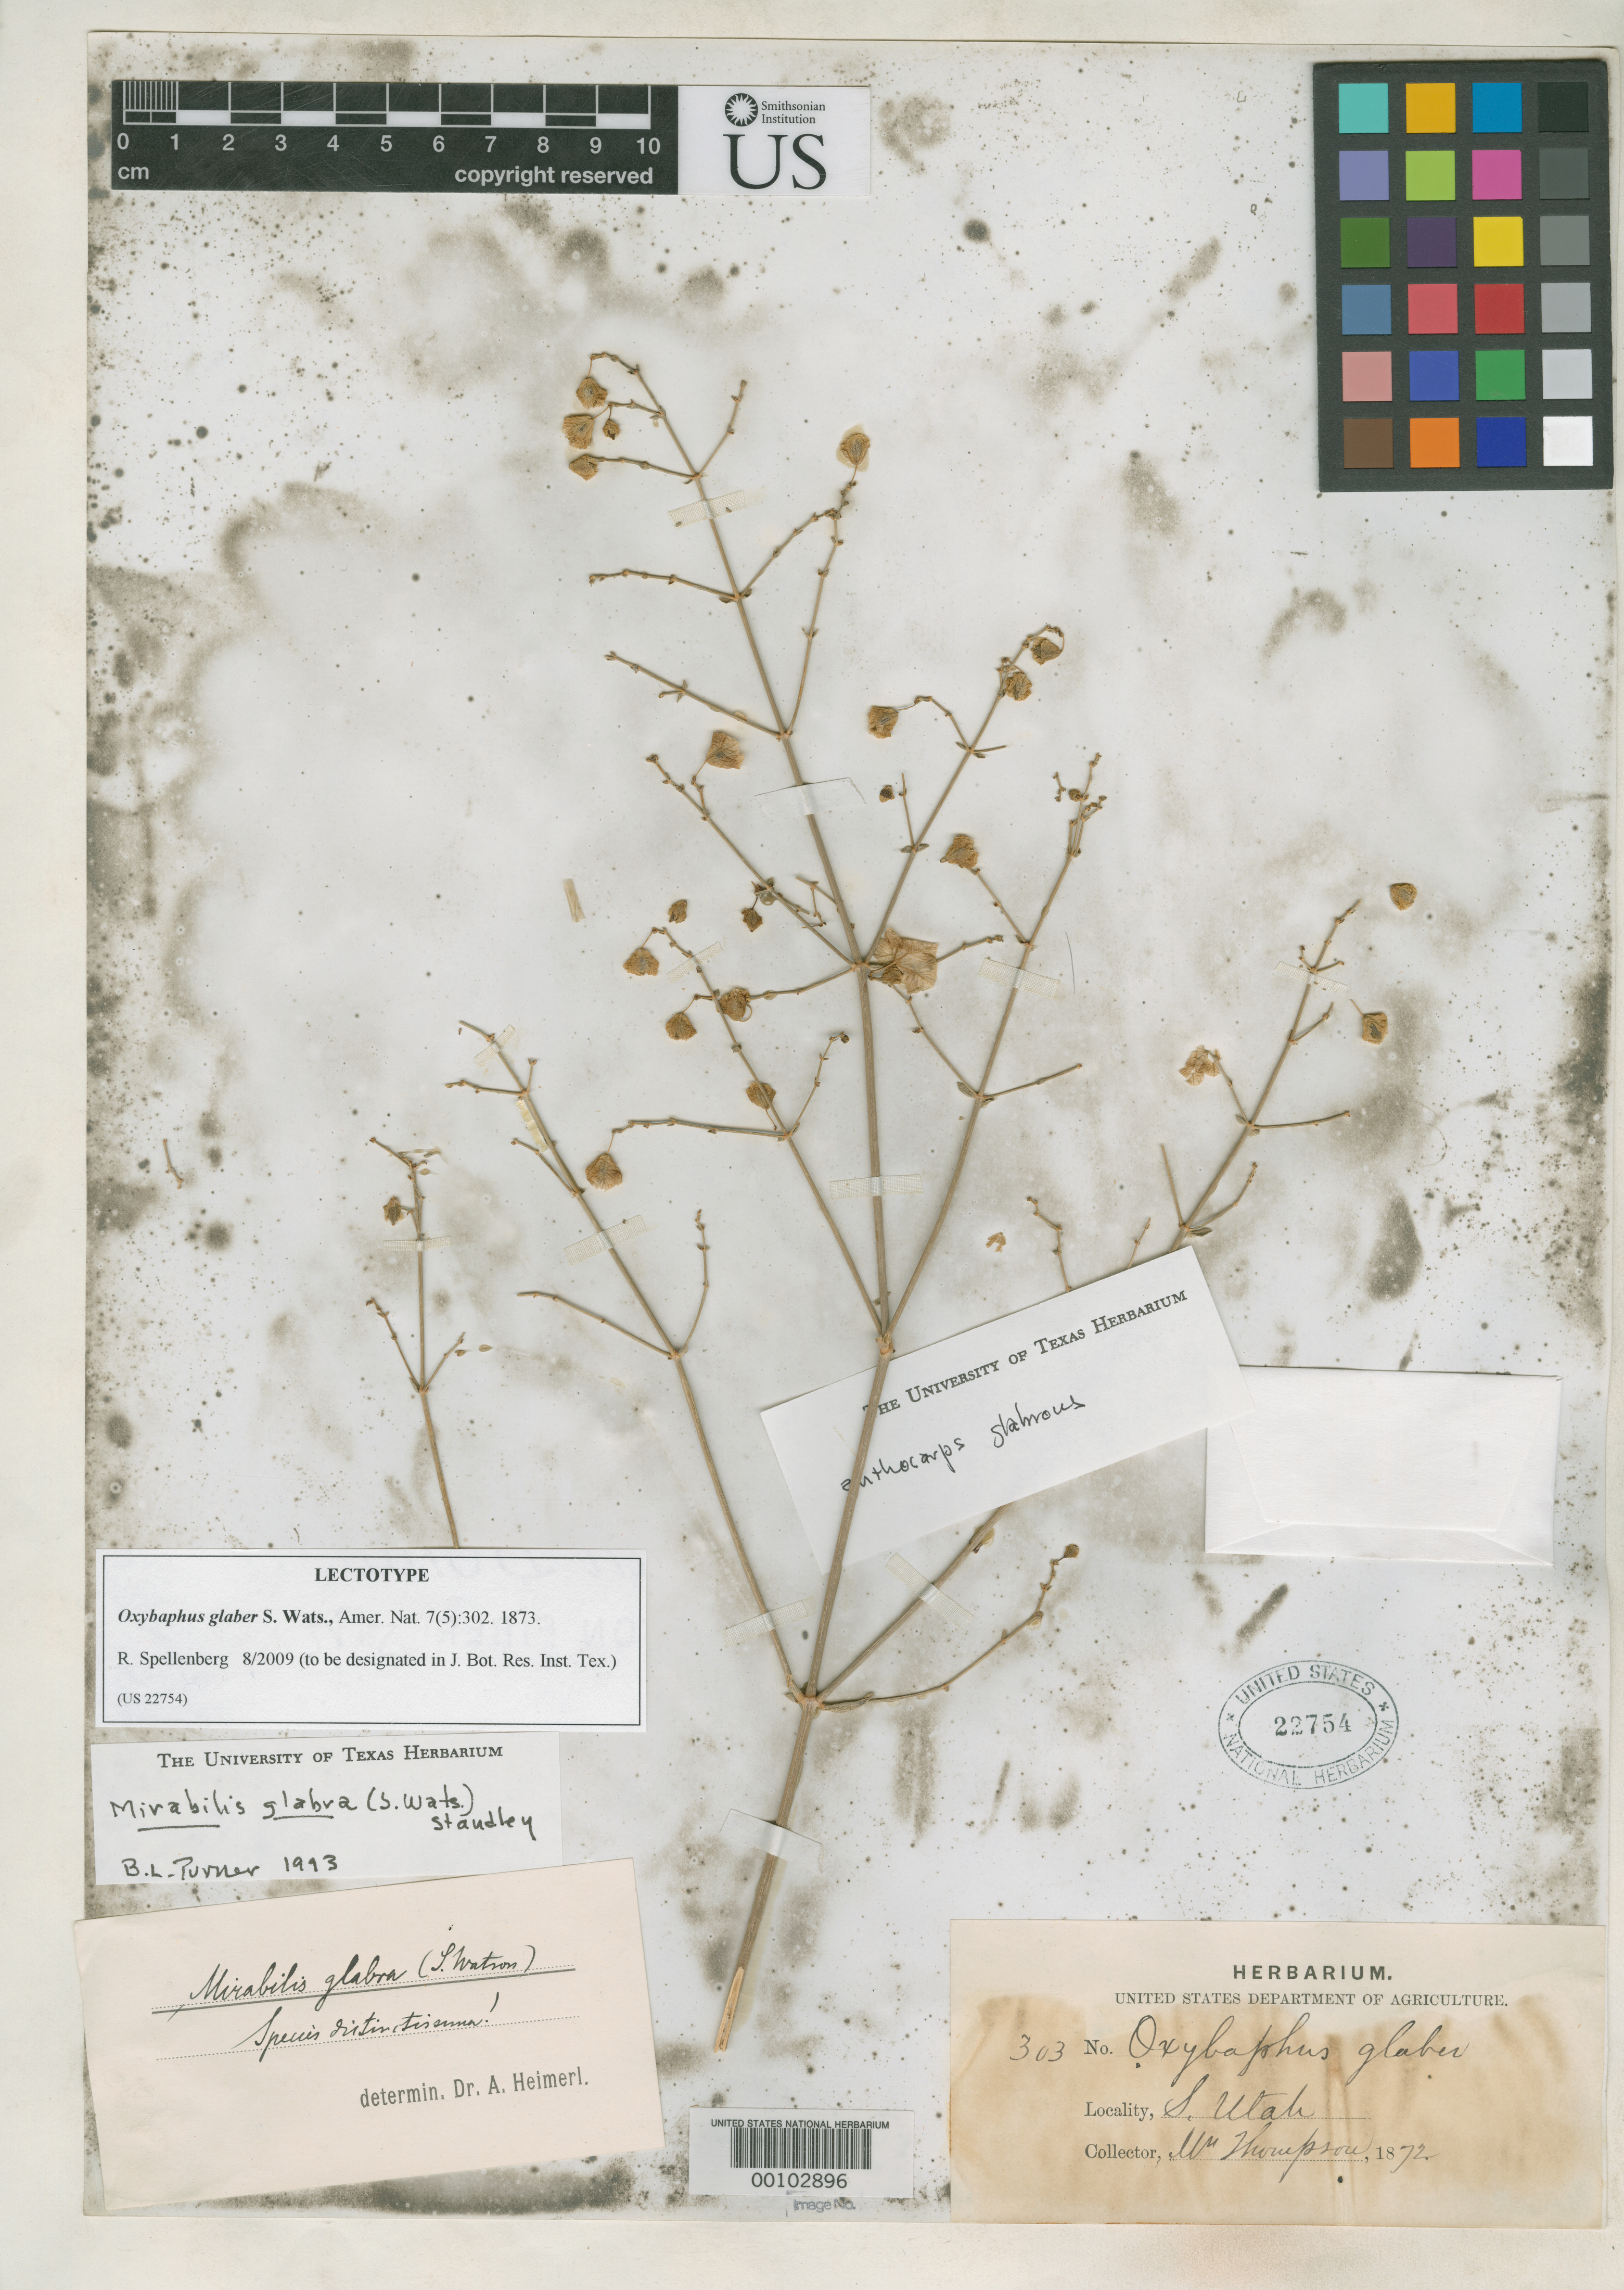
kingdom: Plantae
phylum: Tracheophyta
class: Magnoliopsida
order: Caryophyllales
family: Nyctaginaceae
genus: Oxybaphus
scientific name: Oxybaphus glaber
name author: S. Watson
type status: Type Collection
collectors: E. P. Thompson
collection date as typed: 1872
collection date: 1872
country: United States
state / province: Utah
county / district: Kane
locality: S. Utah [protologue, "Kanab, Utah… October"]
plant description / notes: Annotated as "lectotype" by R. Spellenberg (2009); lectotypification ined., to be published in J. Bot. Res. Inst. Texas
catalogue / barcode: US 22754